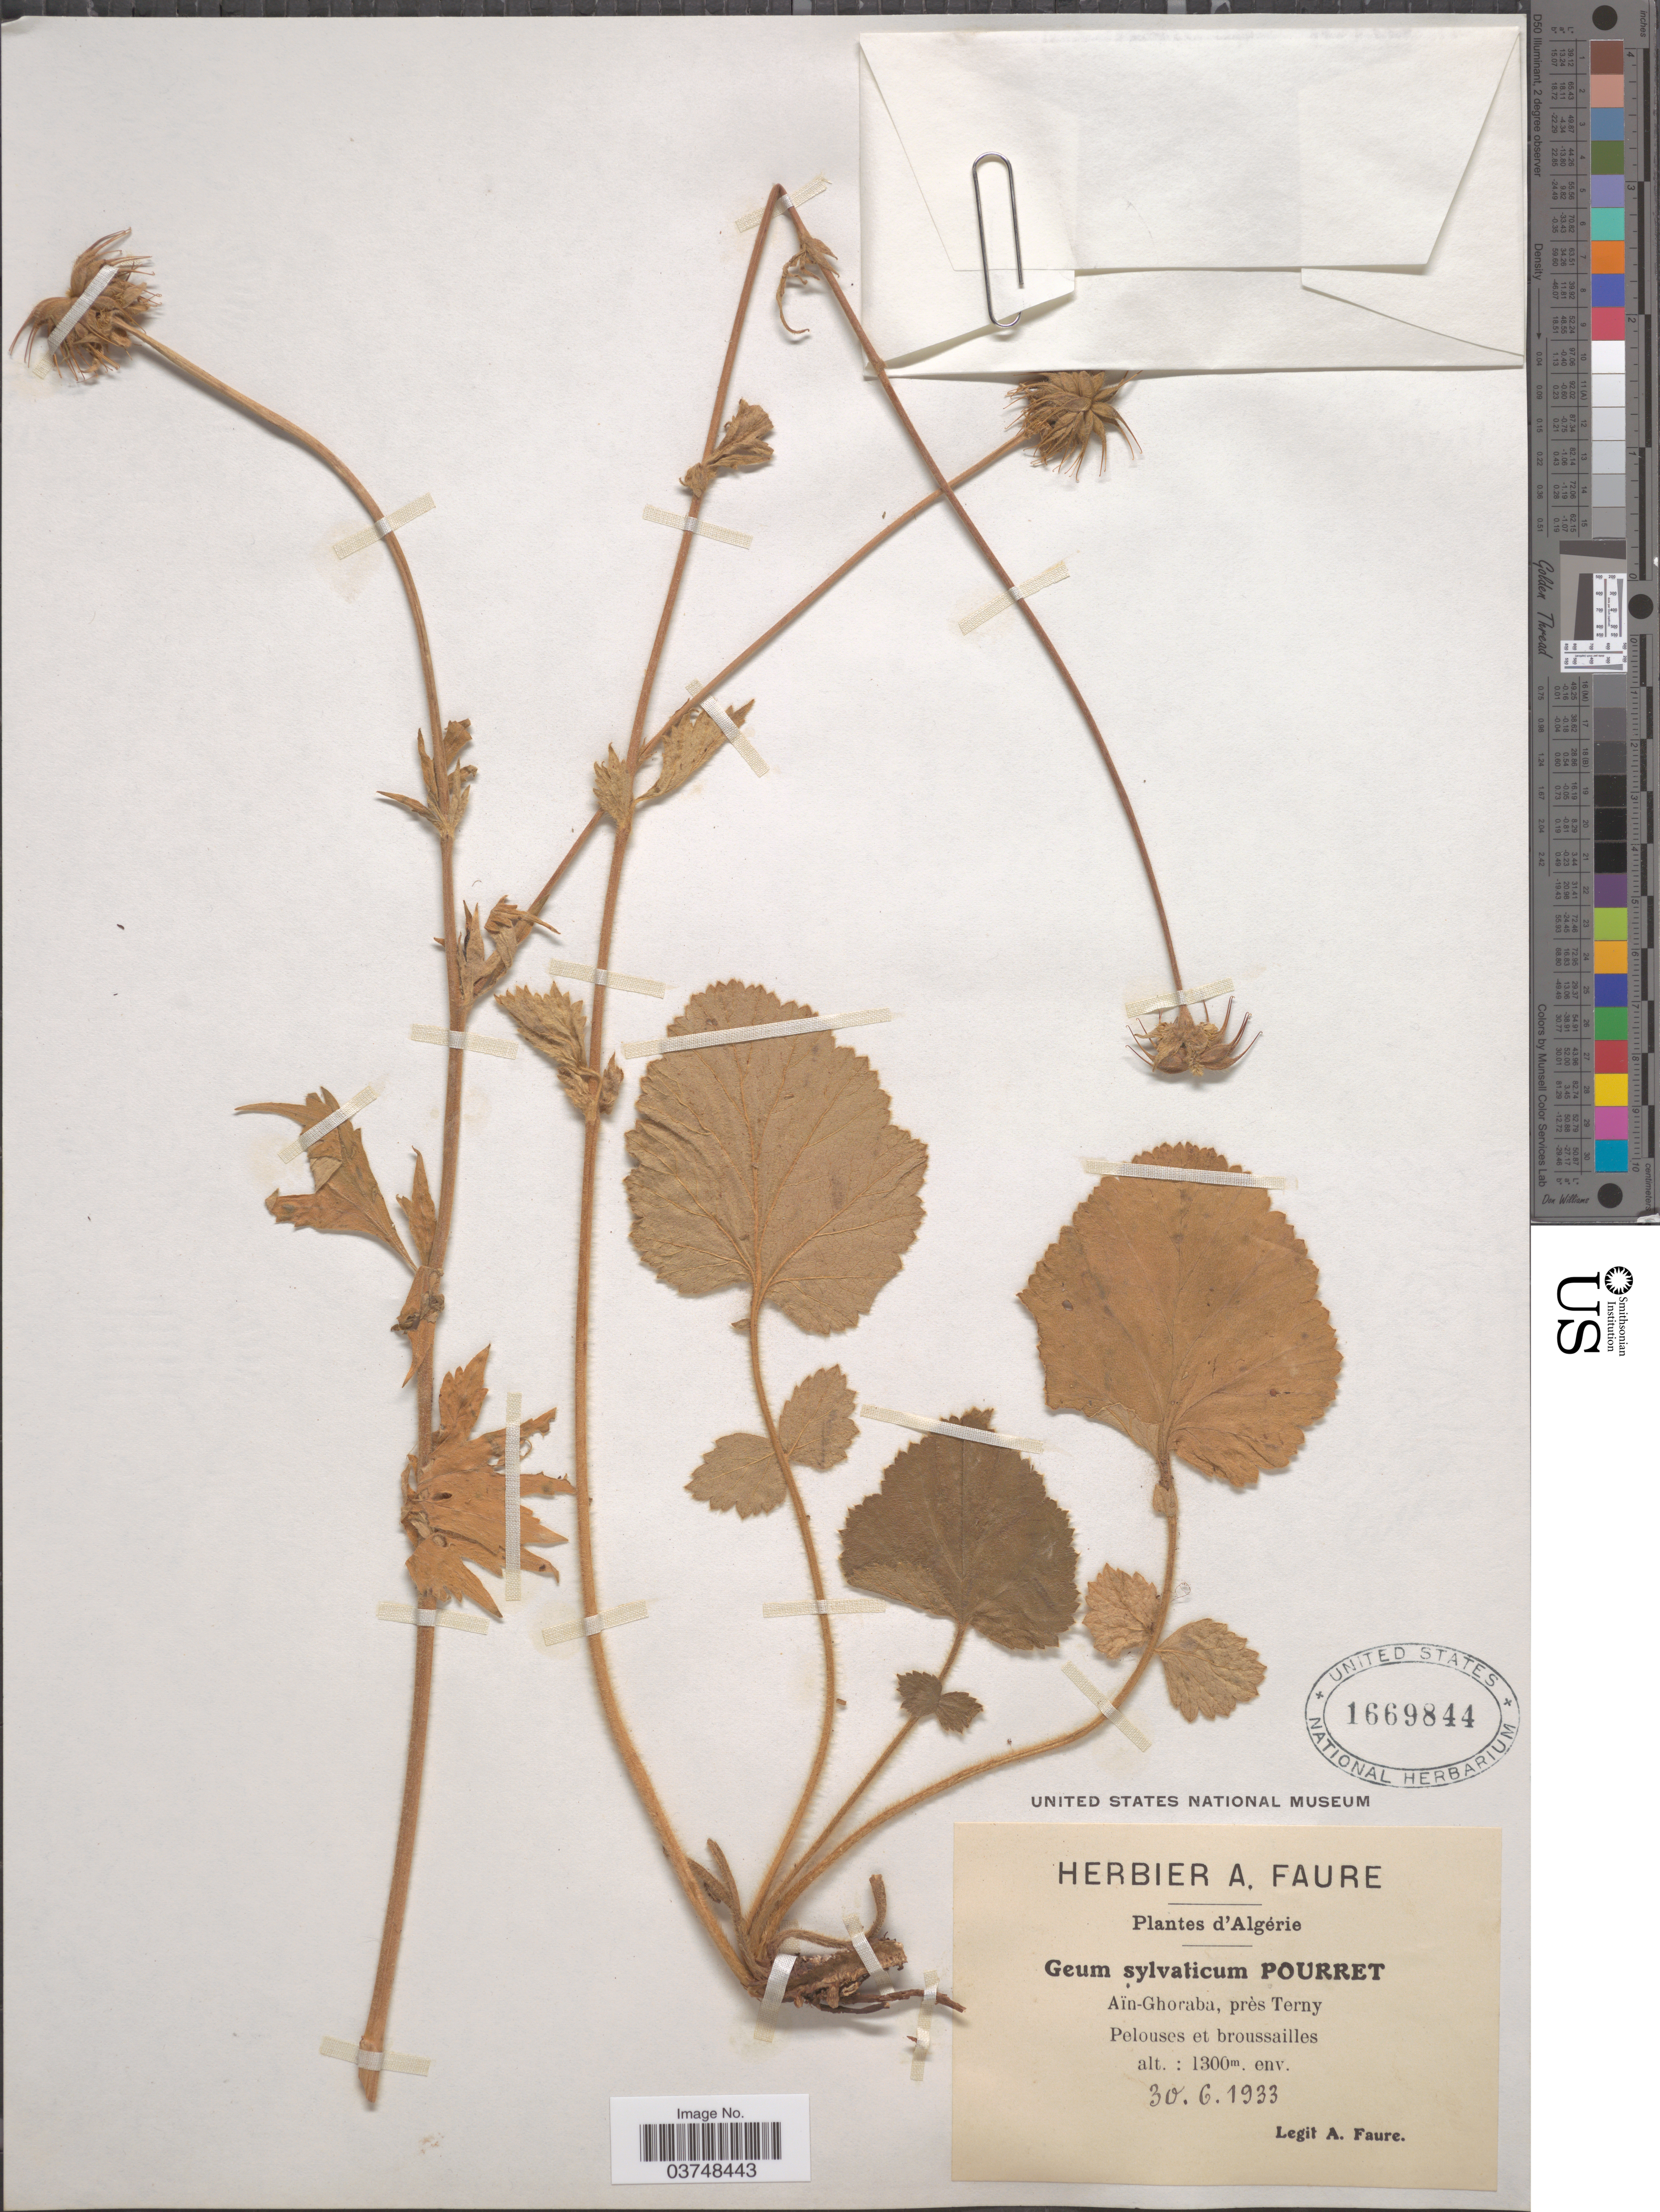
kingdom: Plantae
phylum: Tracheophyta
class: Magnoliopsida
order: Rosales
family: Rosaceae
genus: Geum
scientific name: Geum sylvaticum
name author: Pourr.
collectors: A. Faure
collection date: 1933-06-30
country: Algeria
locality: Aïn-Ghoraba, près Terny Pelouses et broussailles.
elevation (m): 1300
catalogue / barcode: US 1669844